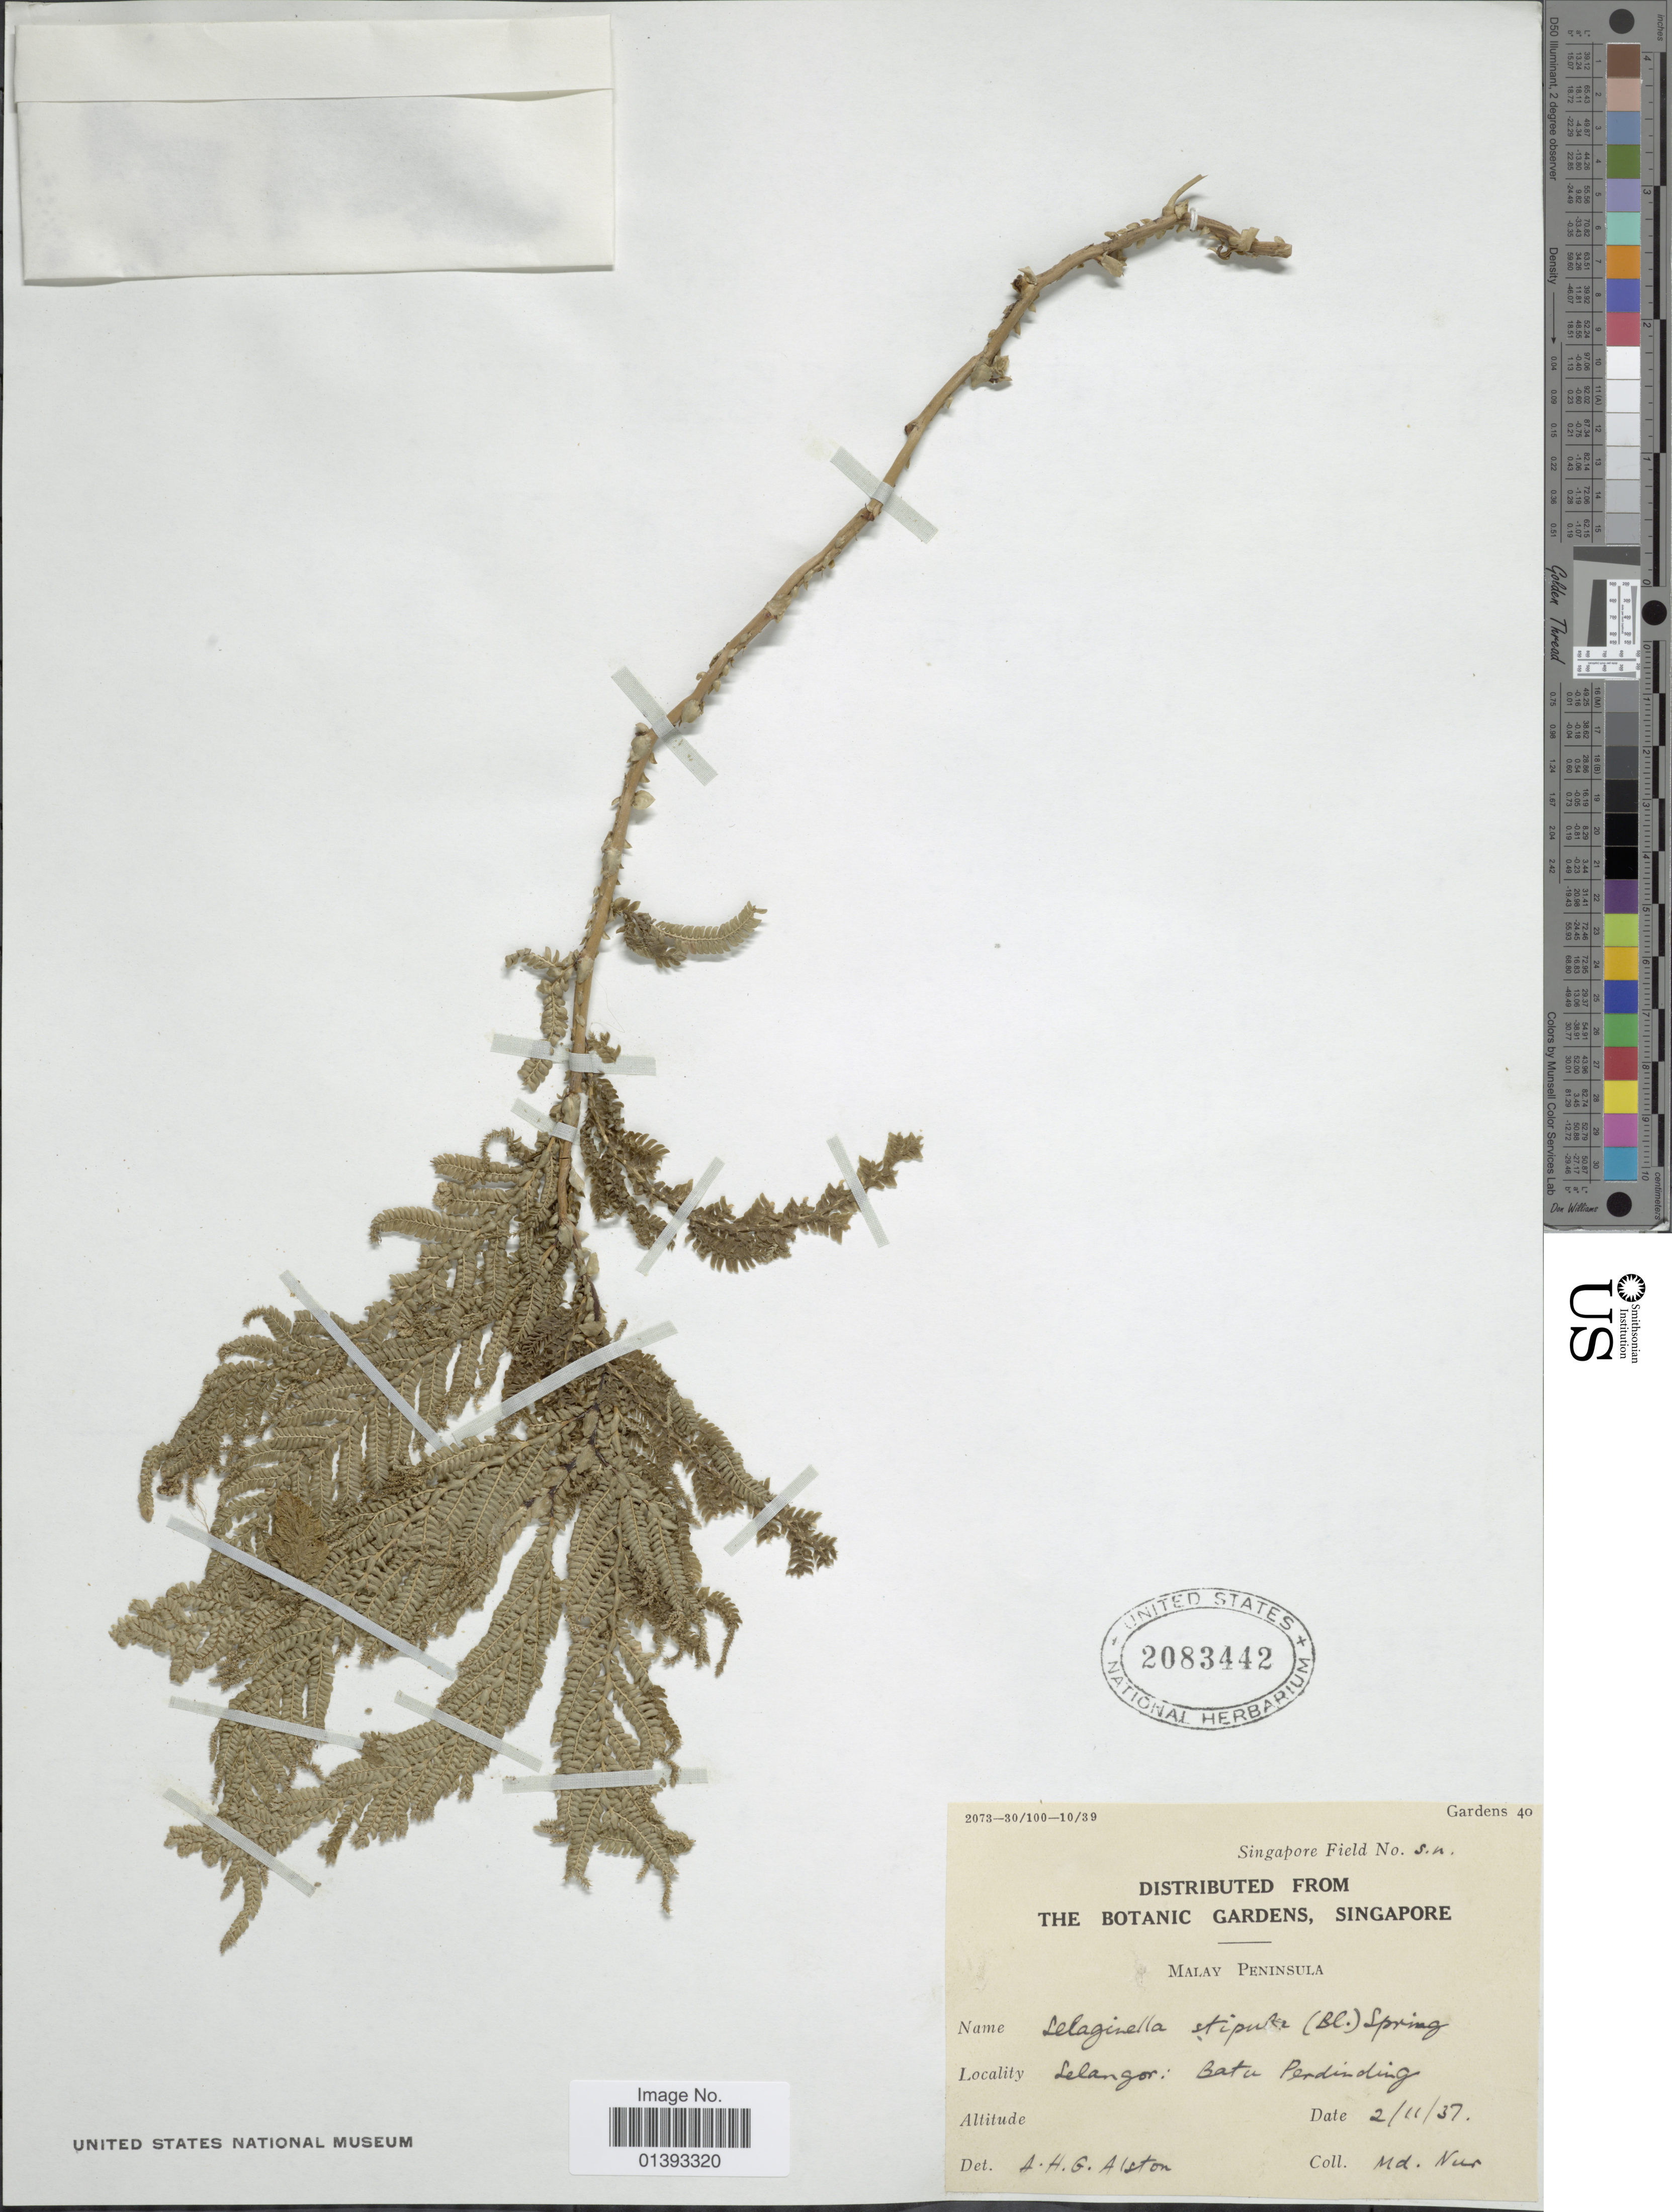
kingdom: Plantae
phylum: Tracheophyta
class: Lycopodiopsida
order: Selaginellales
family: Selaginellaceae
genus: Selaginella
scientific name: Selaginella stipulata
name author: (Blume) Spring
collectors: M. Nur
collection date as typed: Transcribed d/m/y: 2/11/37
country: Malaysia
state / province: Selangor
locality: Malay Peninsula, Batu Perdinding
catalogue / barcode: US 2083442